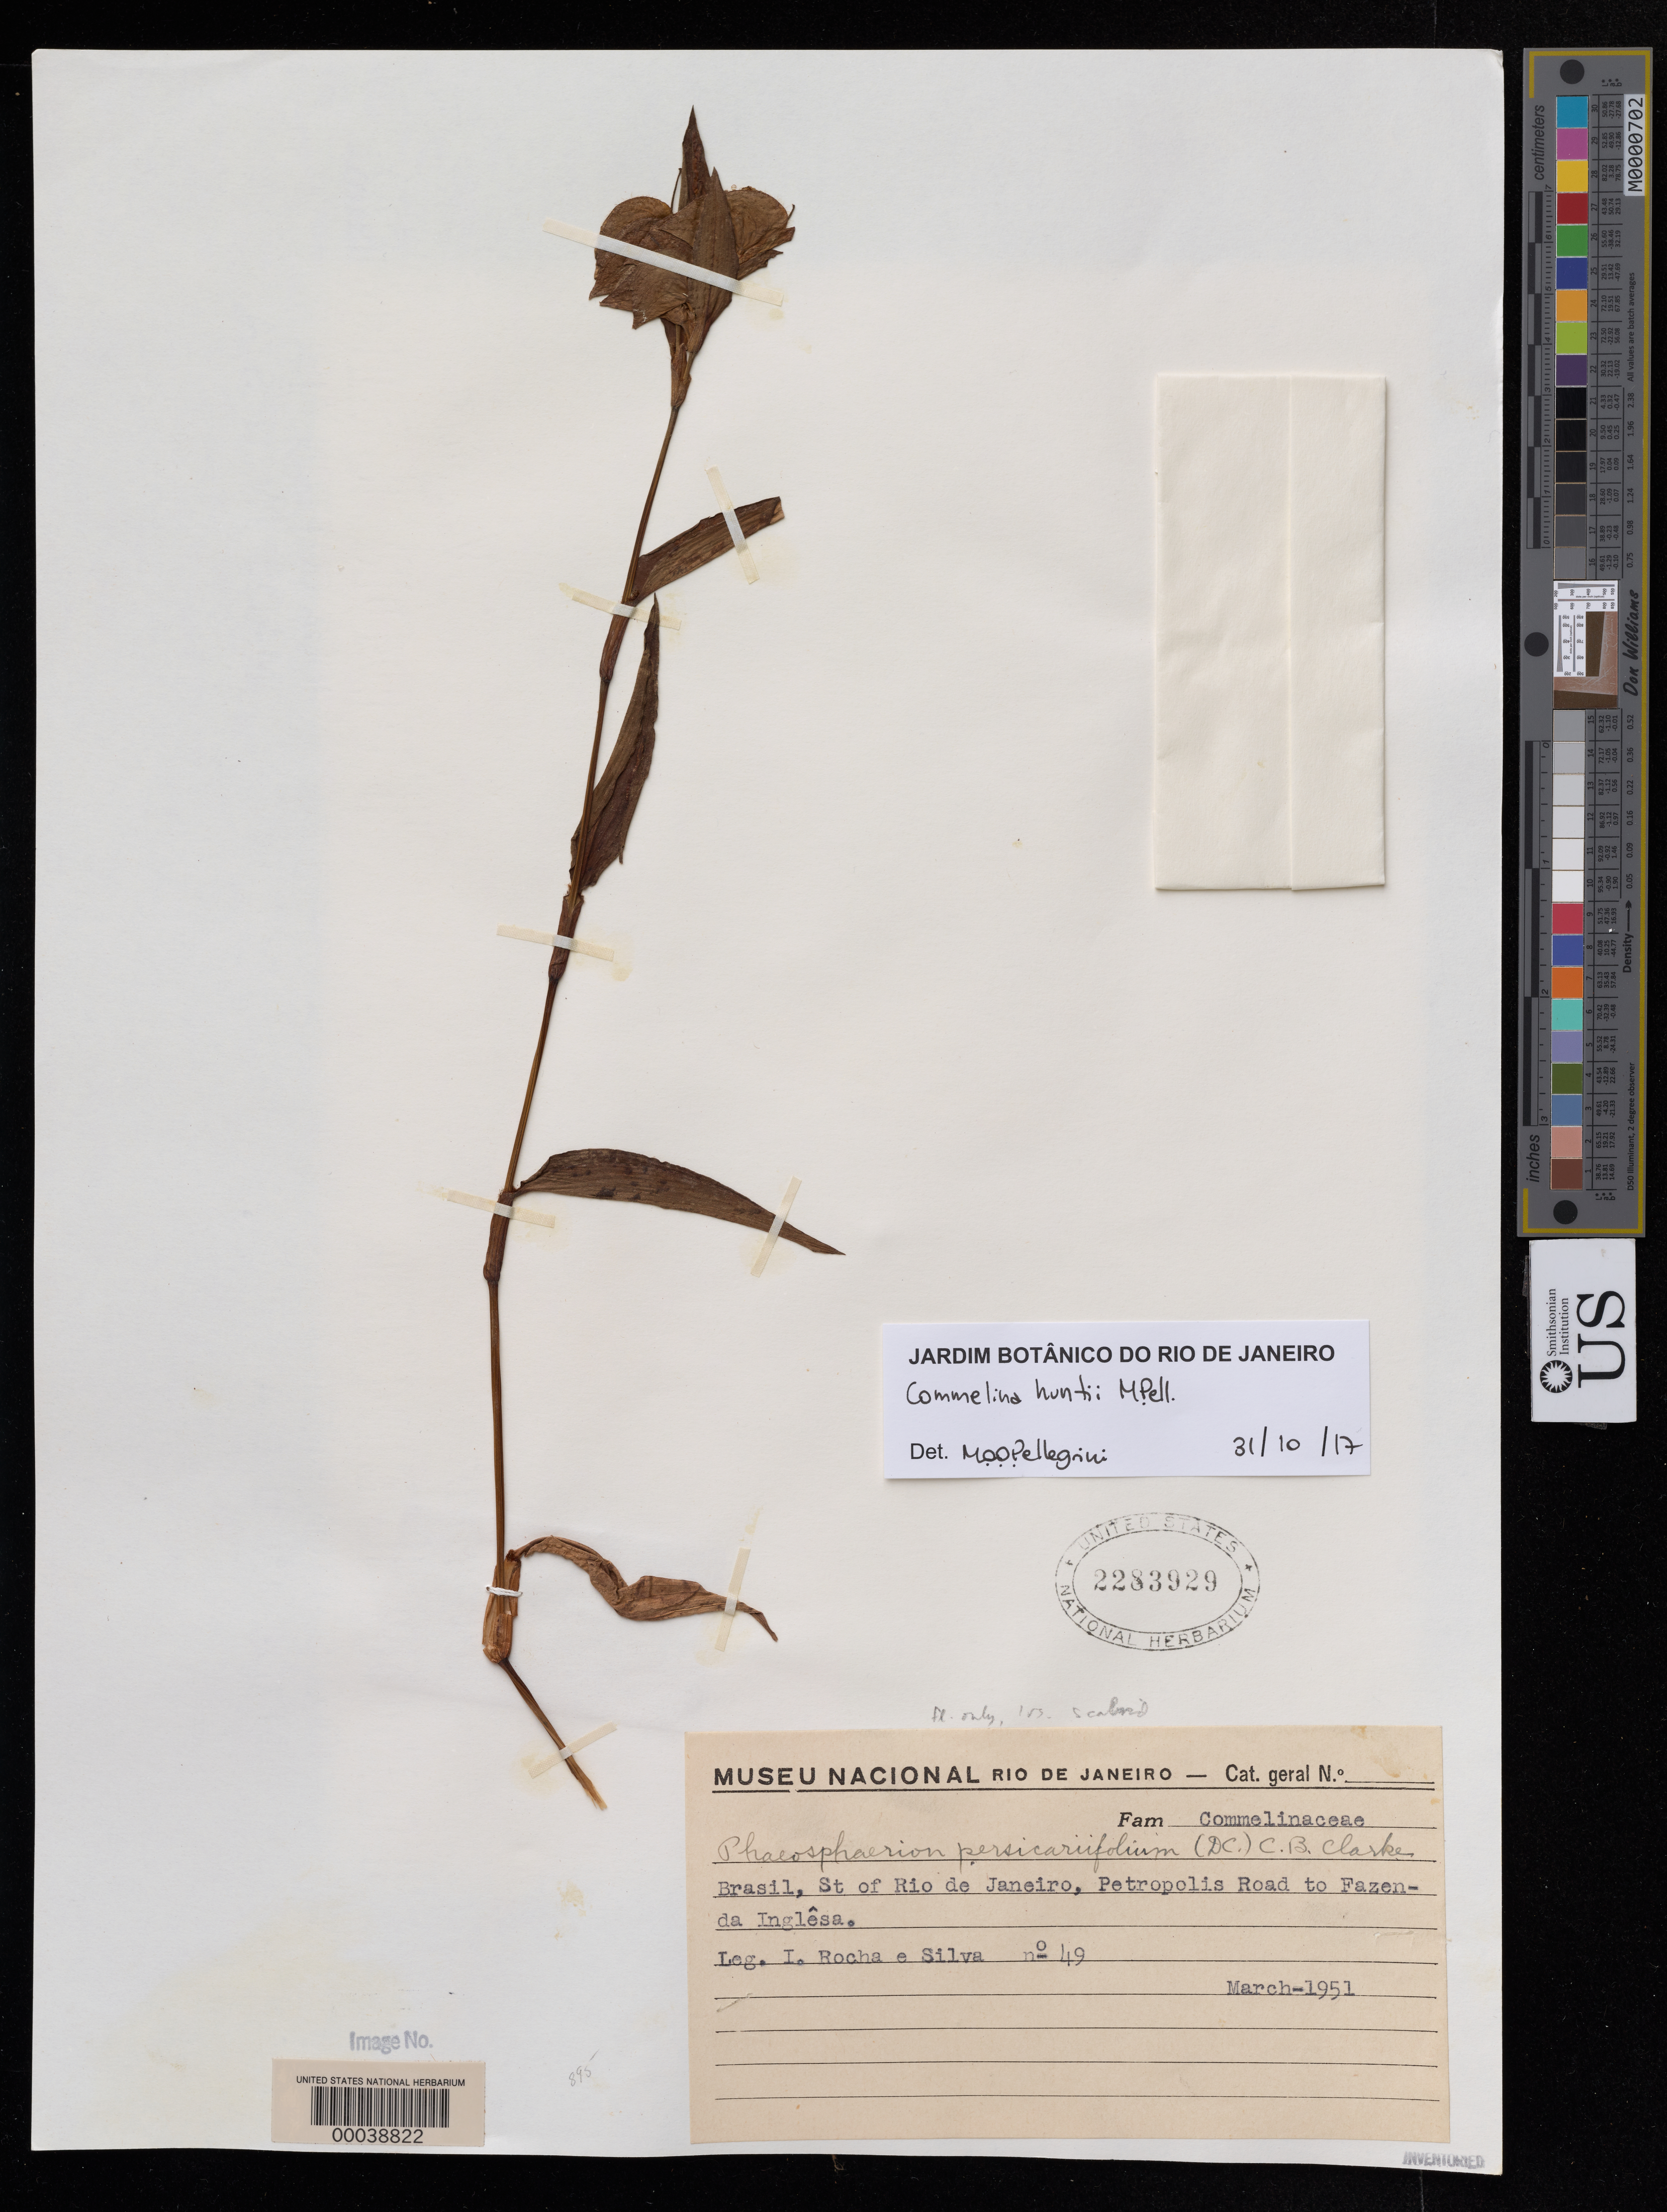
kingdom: Plantae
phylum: Tracheophyta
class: Liliopsida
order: Commelinales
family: Commelinaceae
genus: Commelina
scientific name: Commelina huntii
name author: M. Pell.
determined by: Pellegrini, M. O. de Oliveira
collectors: -. Rocha & Silva, --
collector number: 49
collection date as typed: Mar 1951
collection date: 1951-03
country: Brazil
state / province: Rio de Janeiro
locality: Petropolis road to fazenda inglesa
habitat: Roadside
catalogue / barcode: US 2283929